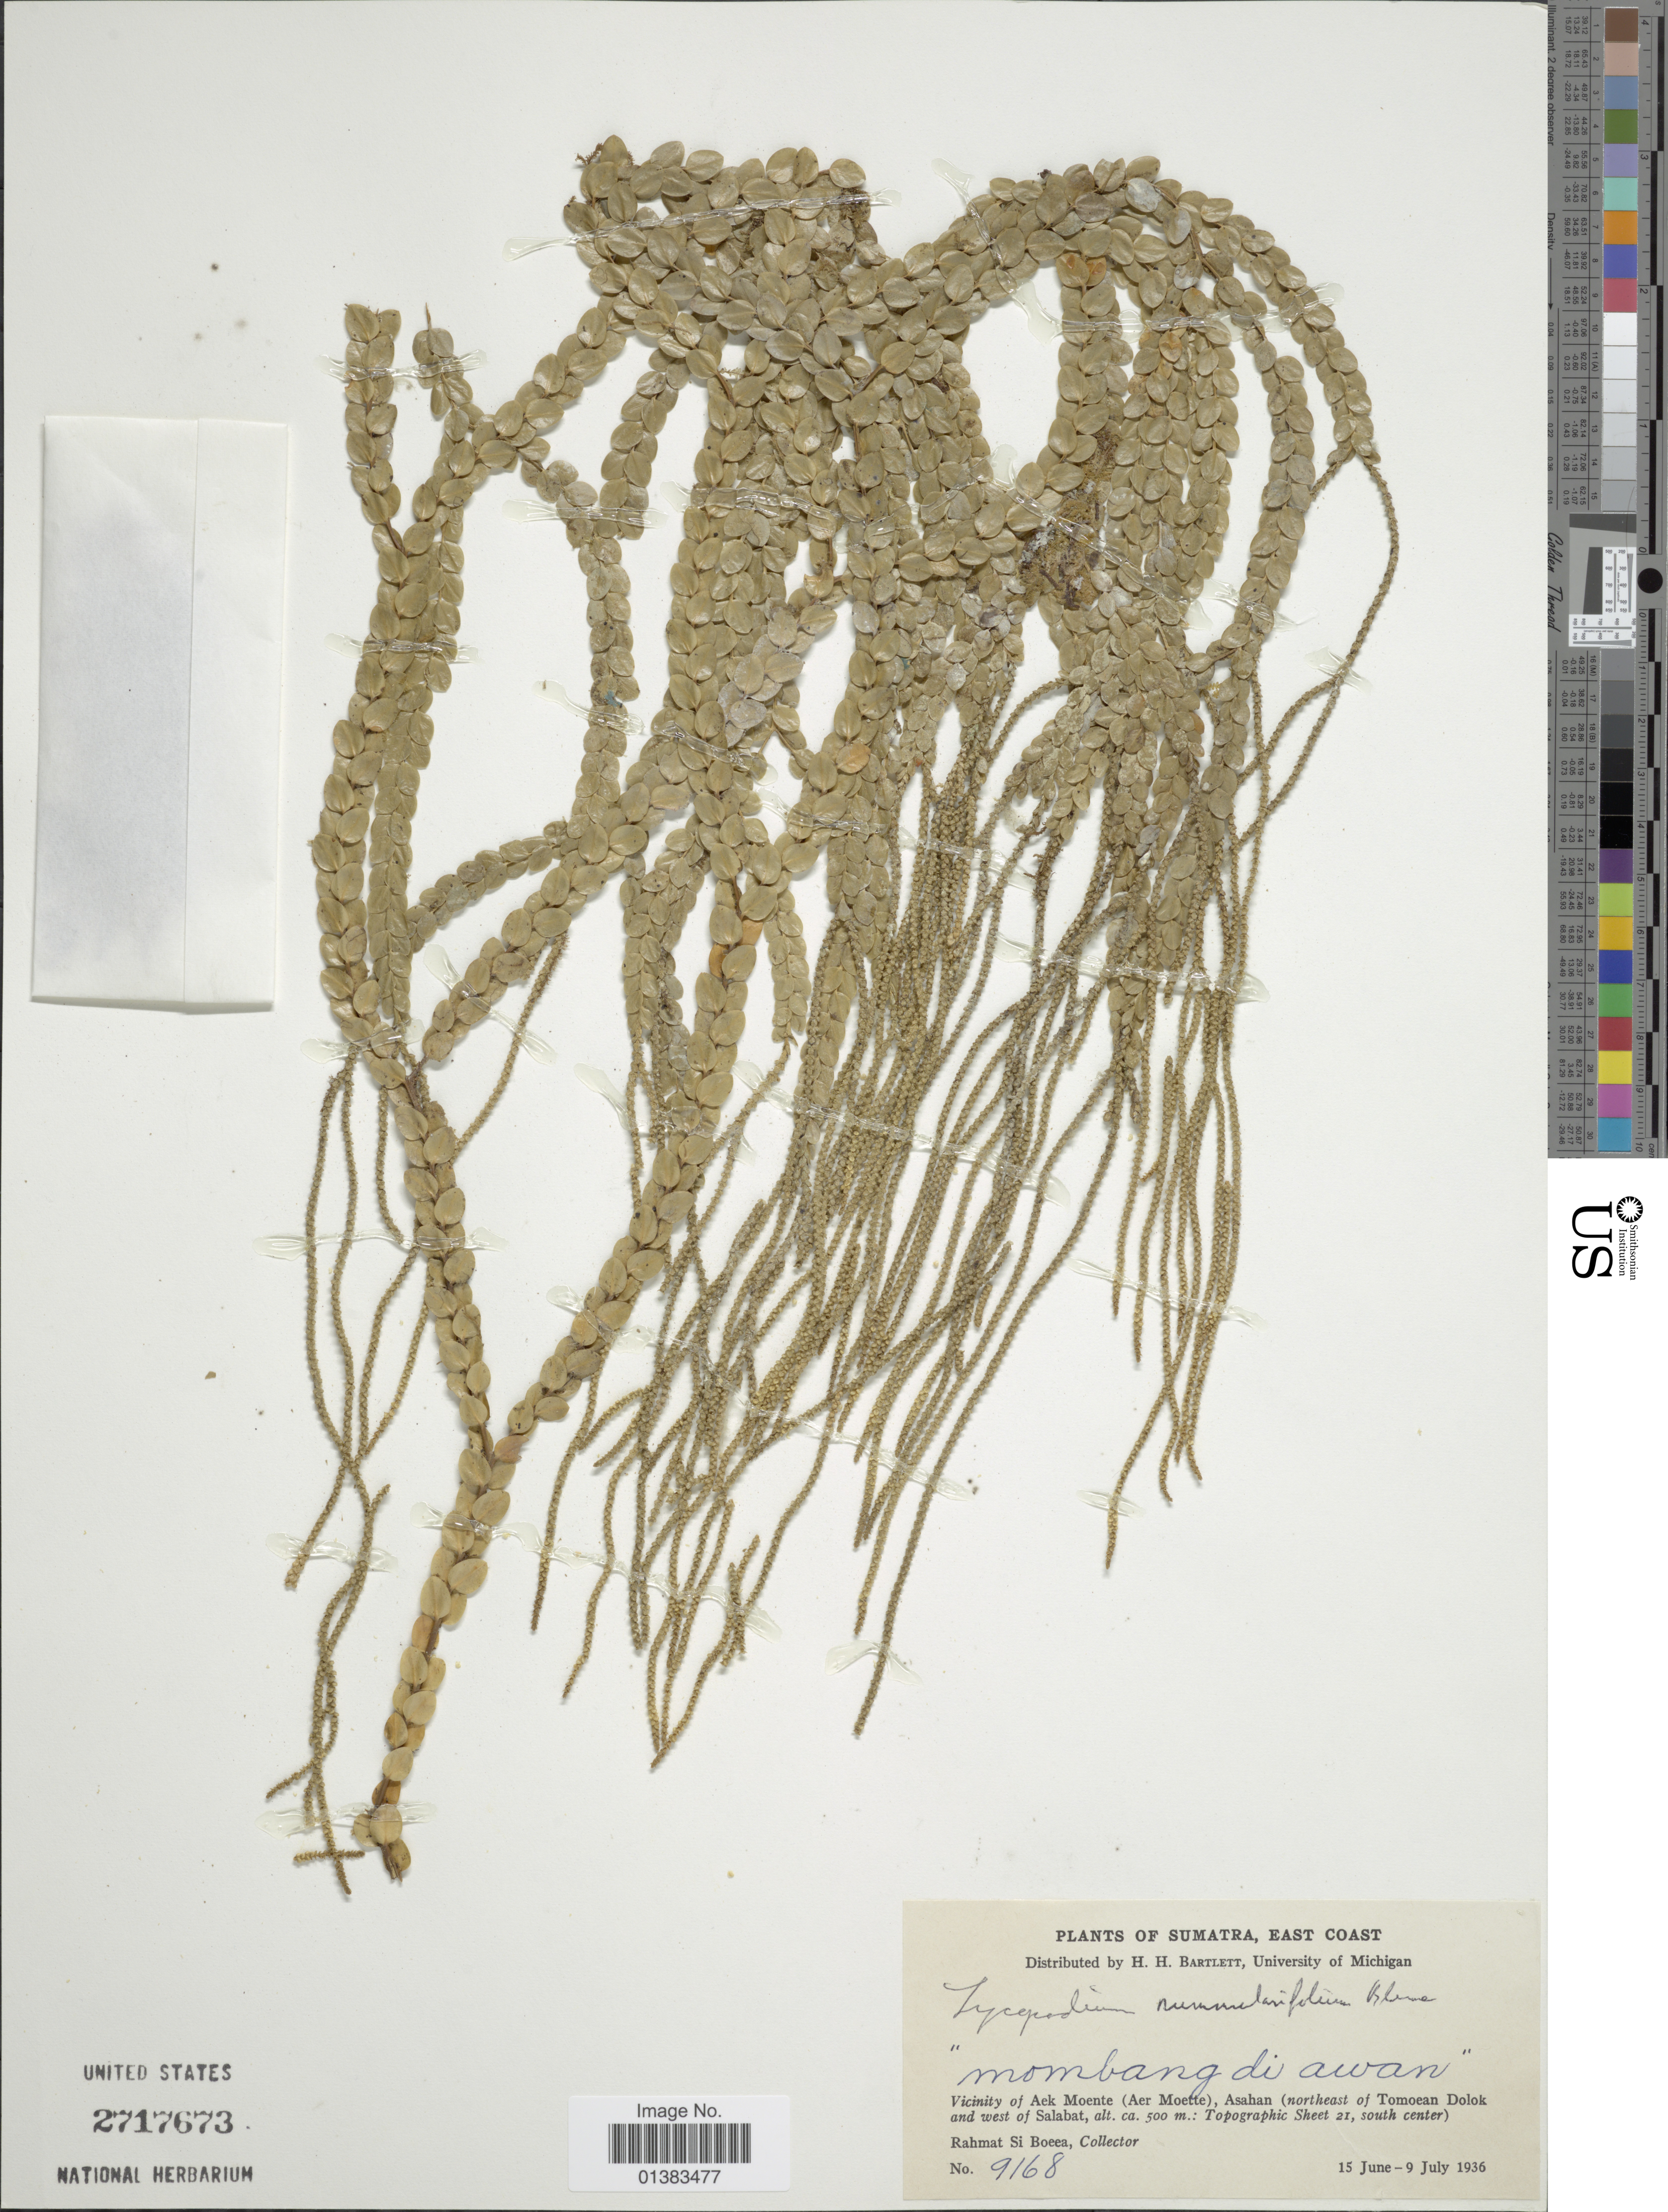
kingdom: Plantae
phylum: Tracheophyta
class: Lycopodiopsida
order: Lycopodiales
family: Lycopodiaceae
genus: Phlegmariurus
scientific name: Phlegmariurus nummulariifolius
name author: (Blume) Ching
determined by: Field, A. R.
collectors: Rahmat Si Boeea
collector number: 9168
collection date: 1936-06-15/1936-07-09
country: Indonesia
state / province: Sumatra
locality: East Coast, Vicinity of Aek Moente (Aer Moette), Asahan (northeast of Tomoean Dolok and west of Salabat: Topographic Sheet 21, south center)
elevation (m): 500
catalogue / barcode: US 2717673